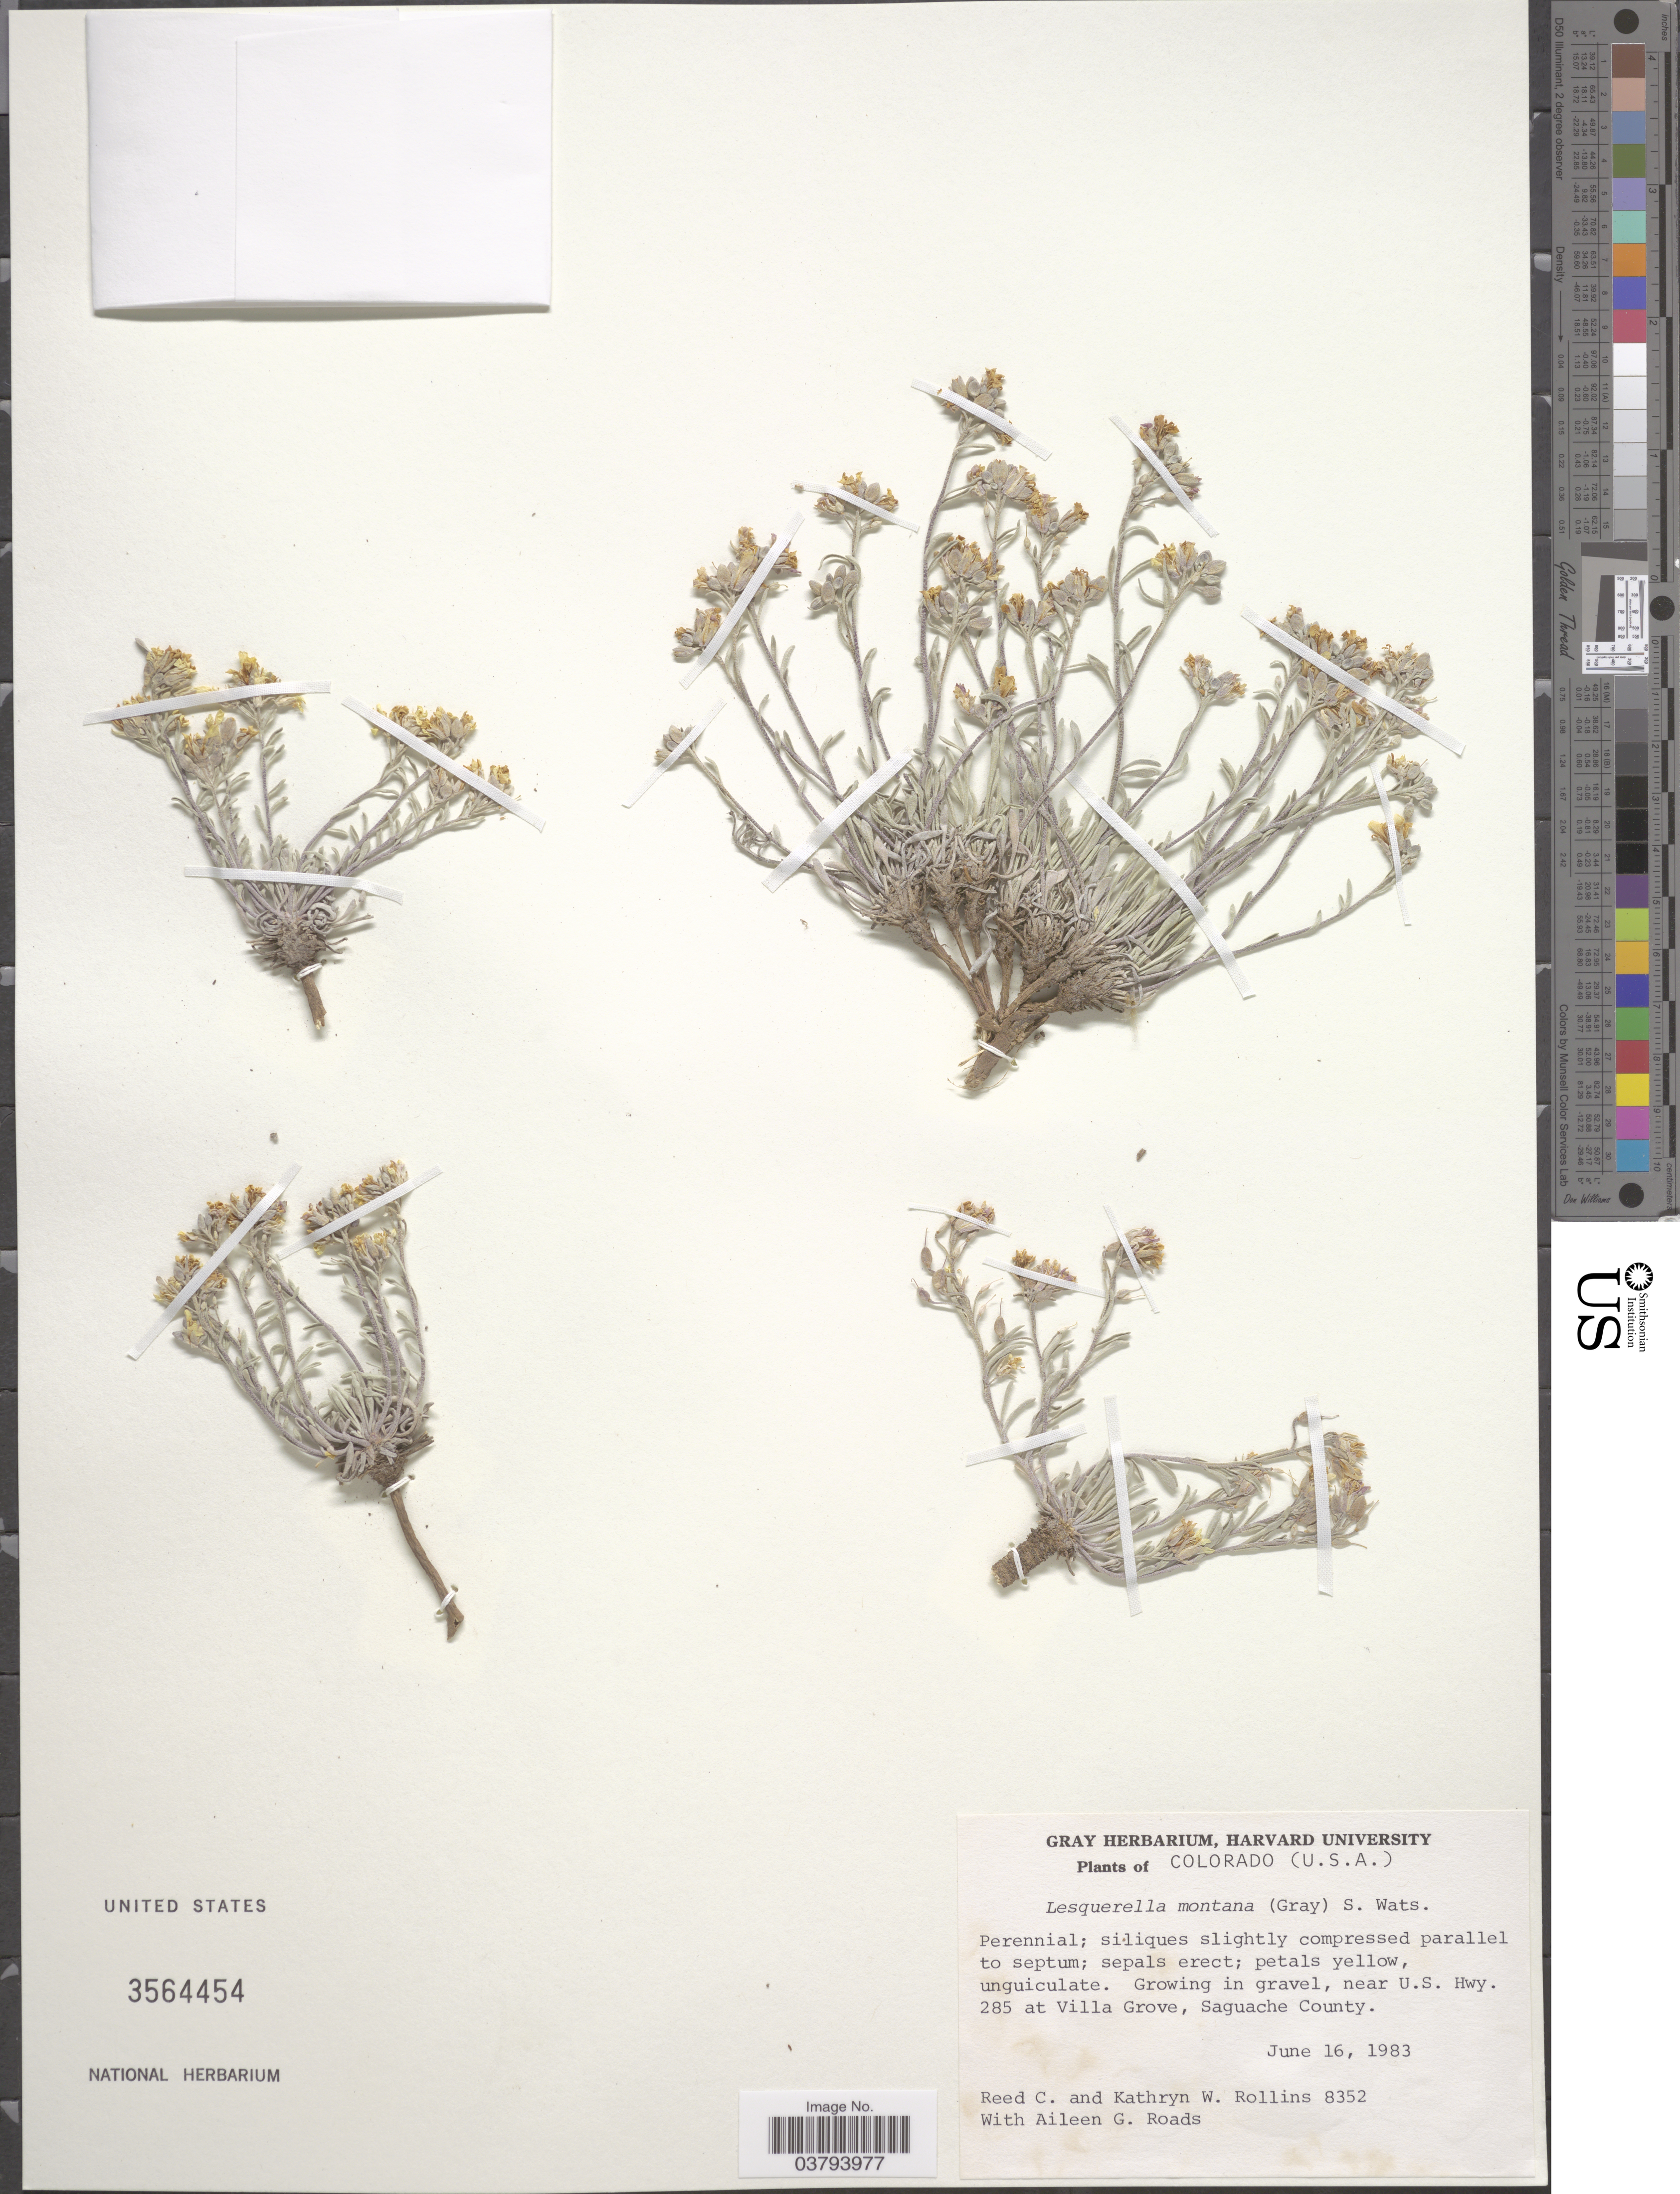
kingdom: Plantae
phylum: Tracheophyta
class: Magnoliopsida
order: Brassicales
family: Brassicaceae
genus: Lesquerella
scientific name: Lesquerella montana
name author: (A. Gray) S. Watson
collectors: R. C. Rollins, K. W. Rollins & A. Roads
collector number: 8352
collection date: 1983-06-16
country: United States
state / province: Colorado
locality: Near U.S. Hwy. 285 at Villa Grove, Saguache County.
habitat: growing in gravel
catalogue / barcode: US 3564454